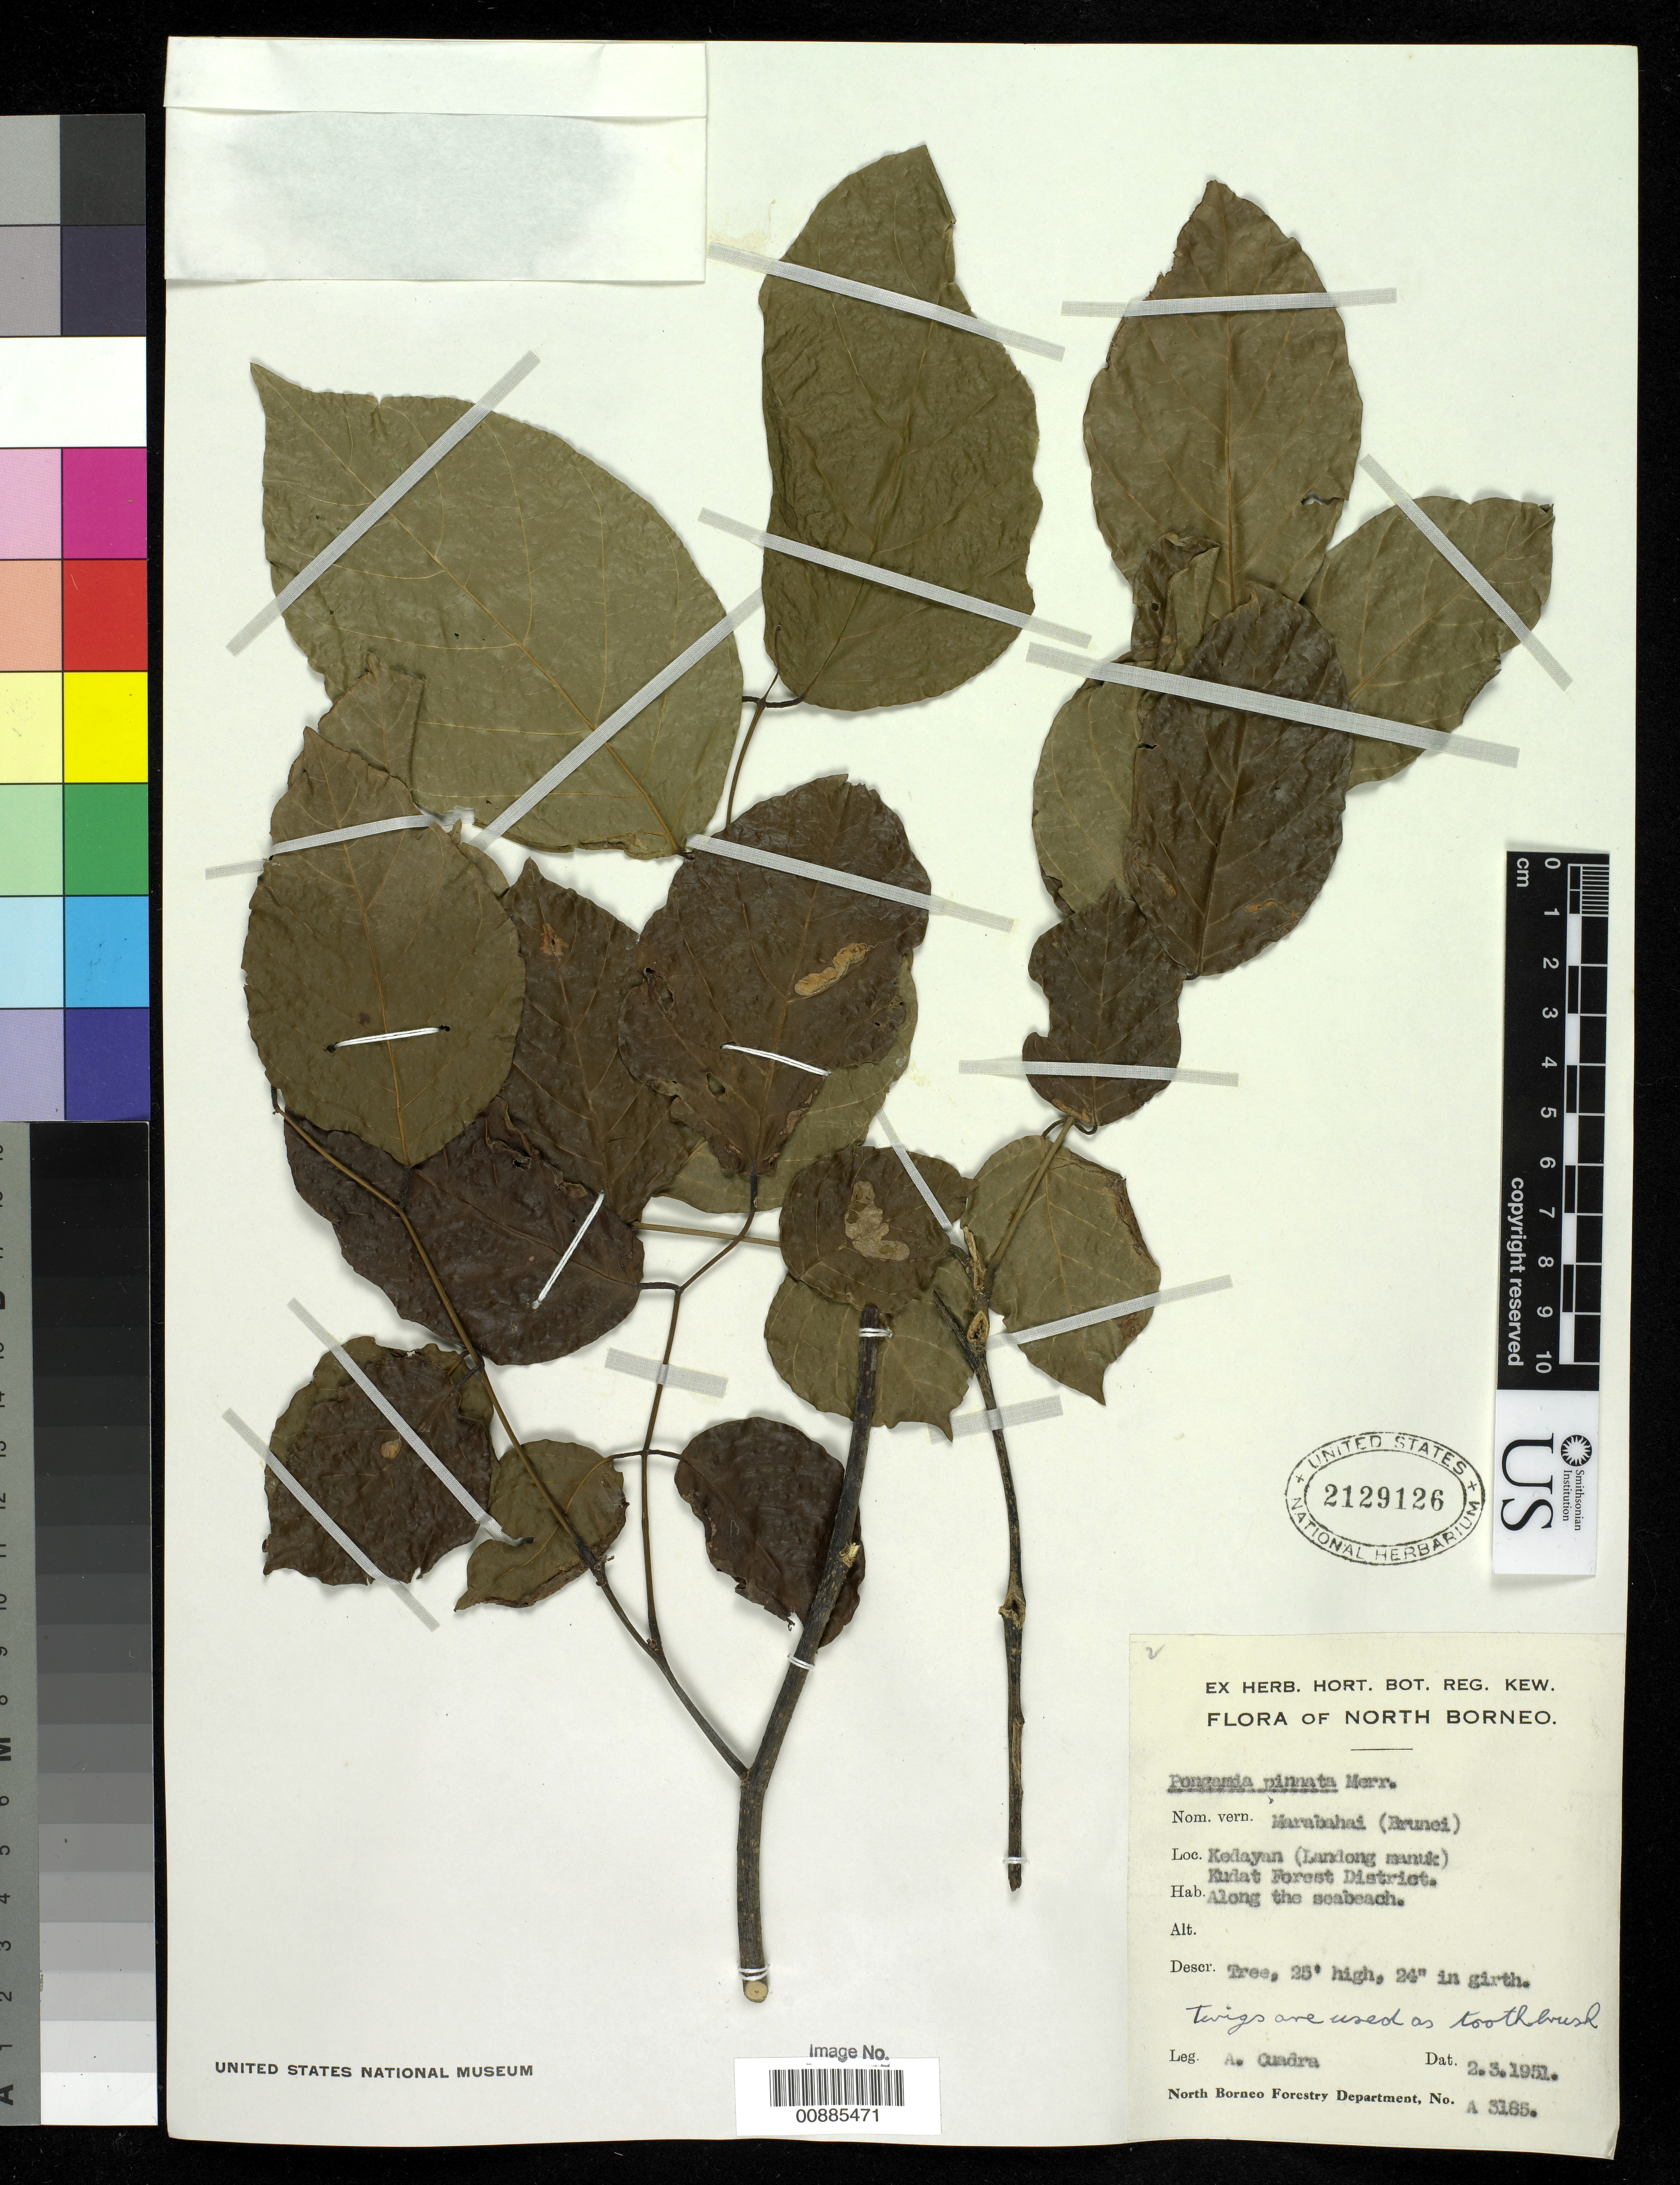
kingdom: Plantae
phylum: Tracheophyta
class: Magnoliopsida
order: Fabales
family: Fabaceae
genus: Millettia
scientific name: Millettia pinnata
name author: (L.) Panigrahi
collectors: A. Cuadra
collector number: A 3165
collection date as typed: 03 Feb 1951 or 02 Mar 1951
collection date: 1951-02-03 or 1951-03-02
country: Malaysia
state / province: Sabah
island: Borneo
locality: Kedeyan(Landong manuk) Kudat Forest District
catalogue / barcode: US 2129126